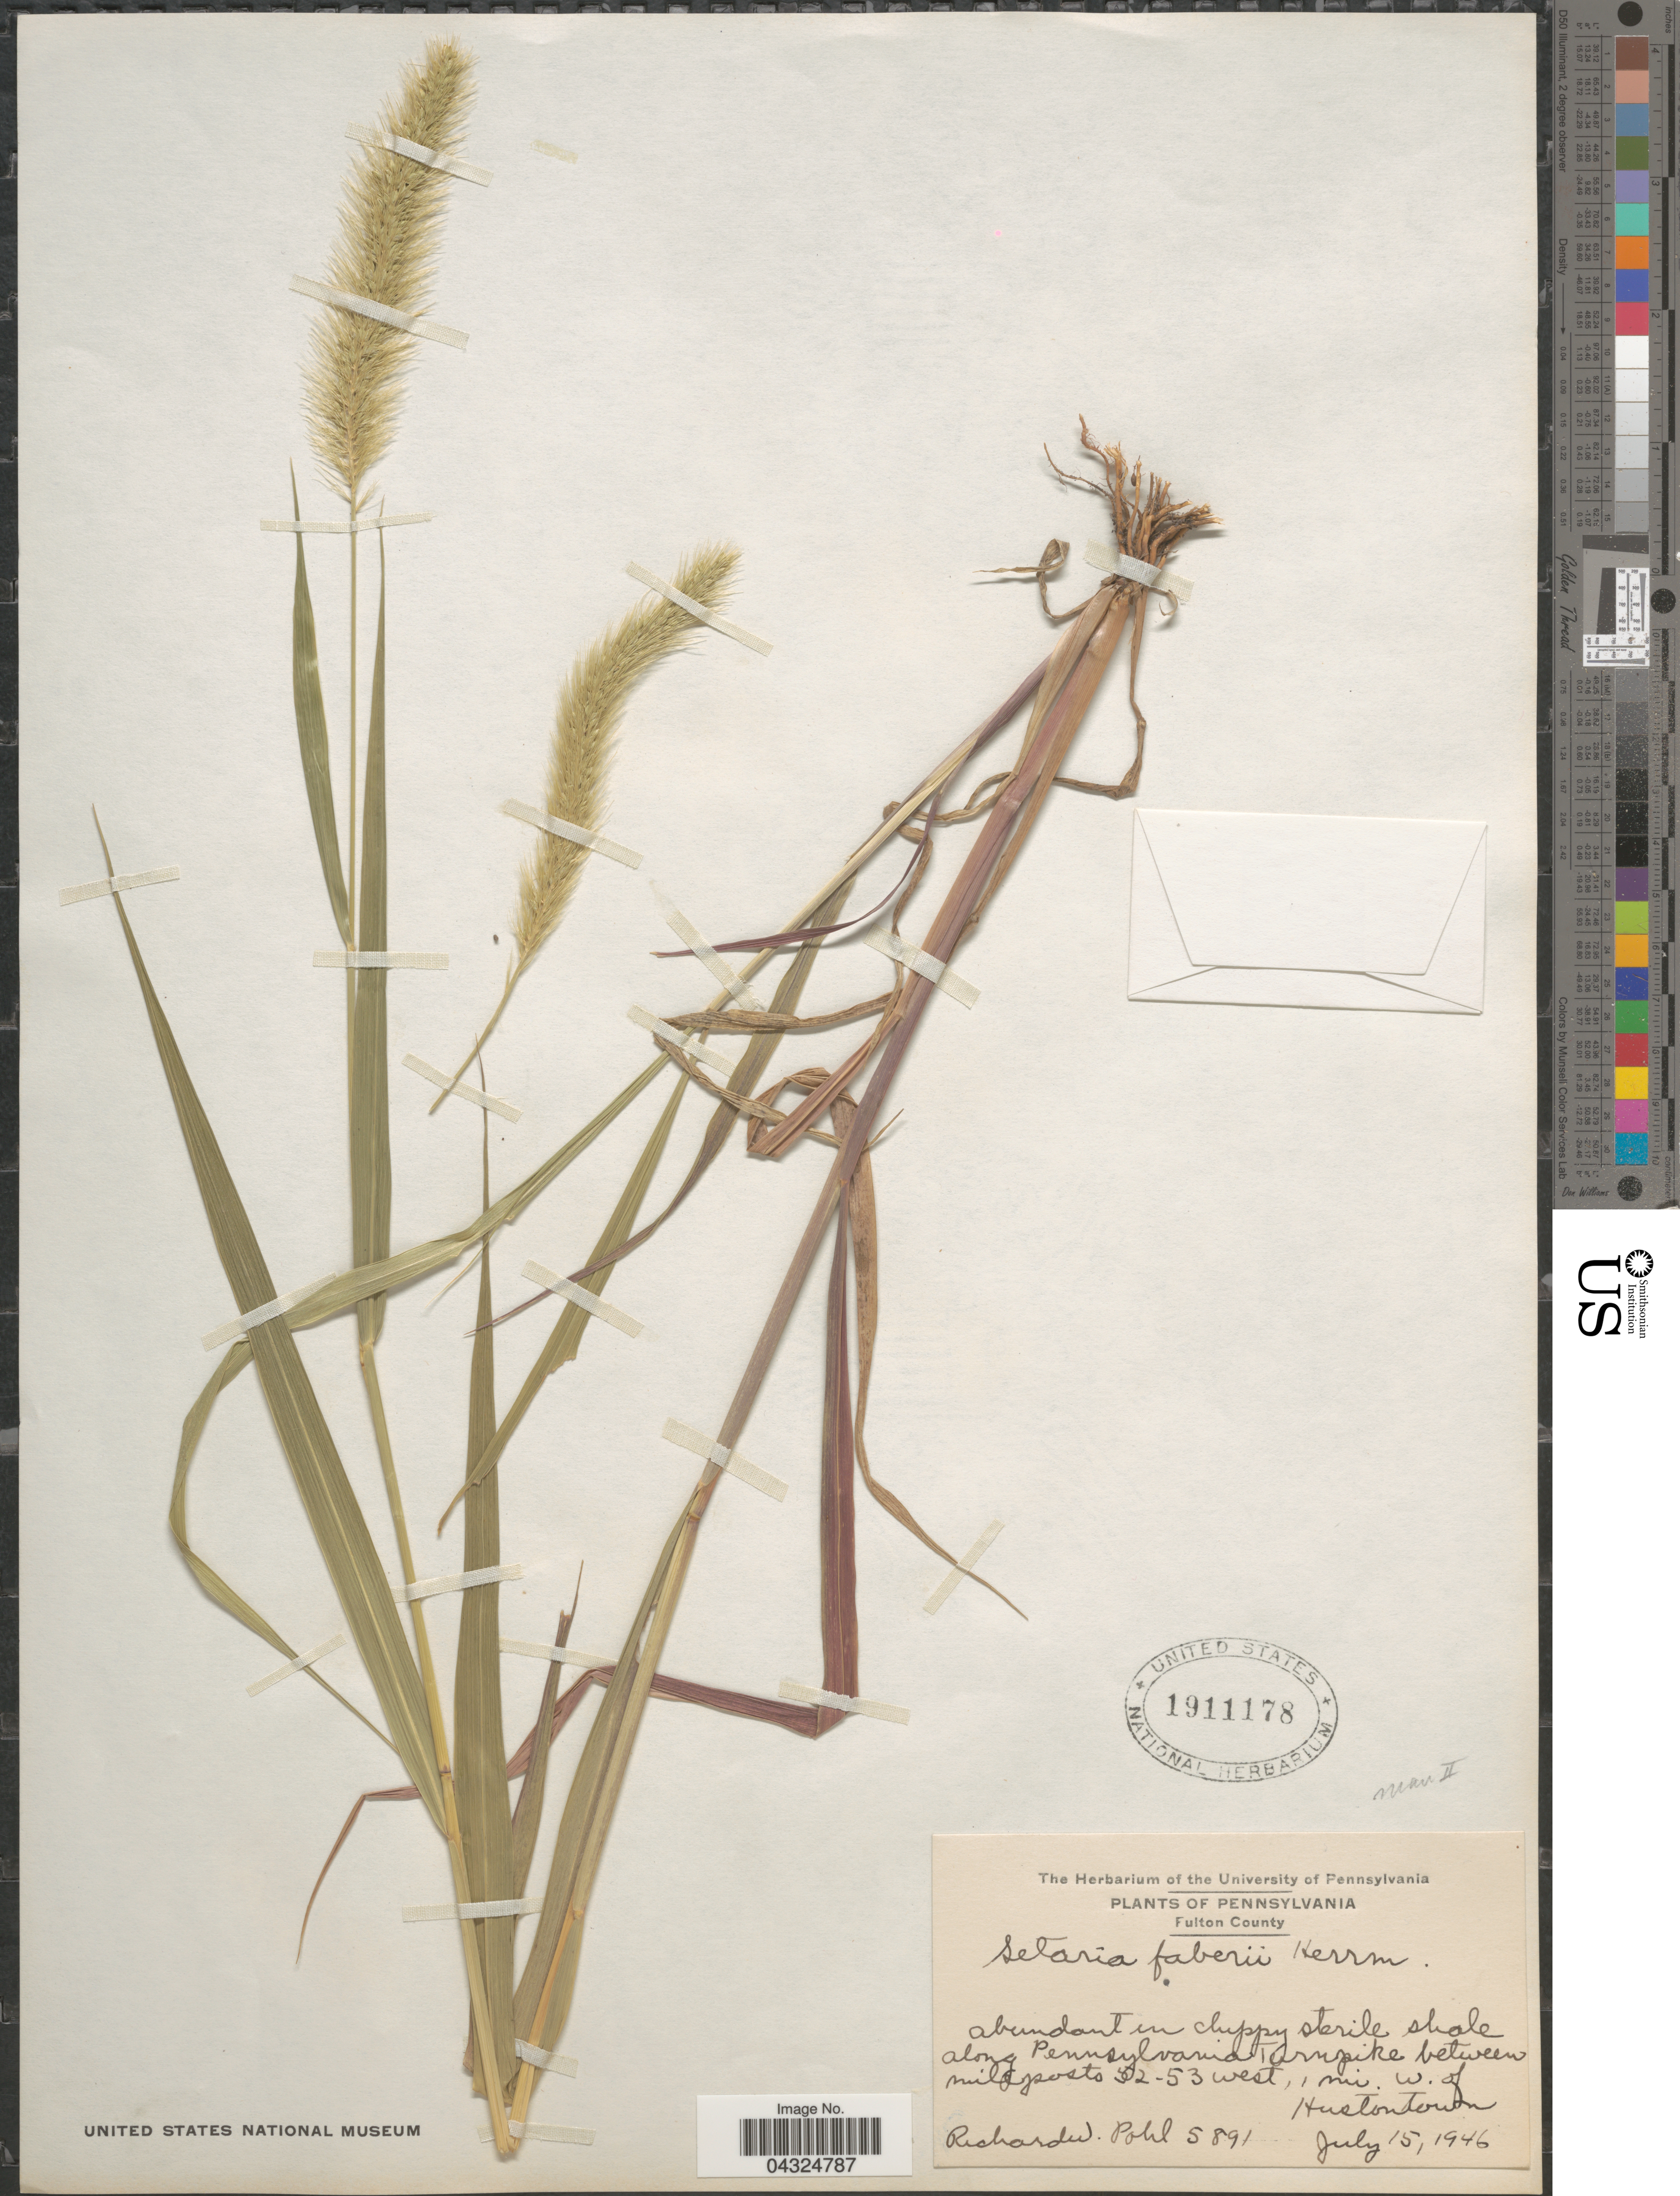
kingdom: Plantae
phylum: Tracheophyta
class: Liliopsida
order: Poales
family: Poaceae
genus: Setaria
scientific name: Setaria faberi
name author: R.A.W. Herrm.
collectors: R. W. Pohl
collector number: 5891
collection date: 1946-07-15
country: United States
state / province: Pennsylvania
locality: Fulton County. Abundant in cluppy sterile shale along Pennsylvania Turnpike between mileposts 52-53 west, 1 mi. w. of Hustontown.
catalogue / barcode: US 1911178